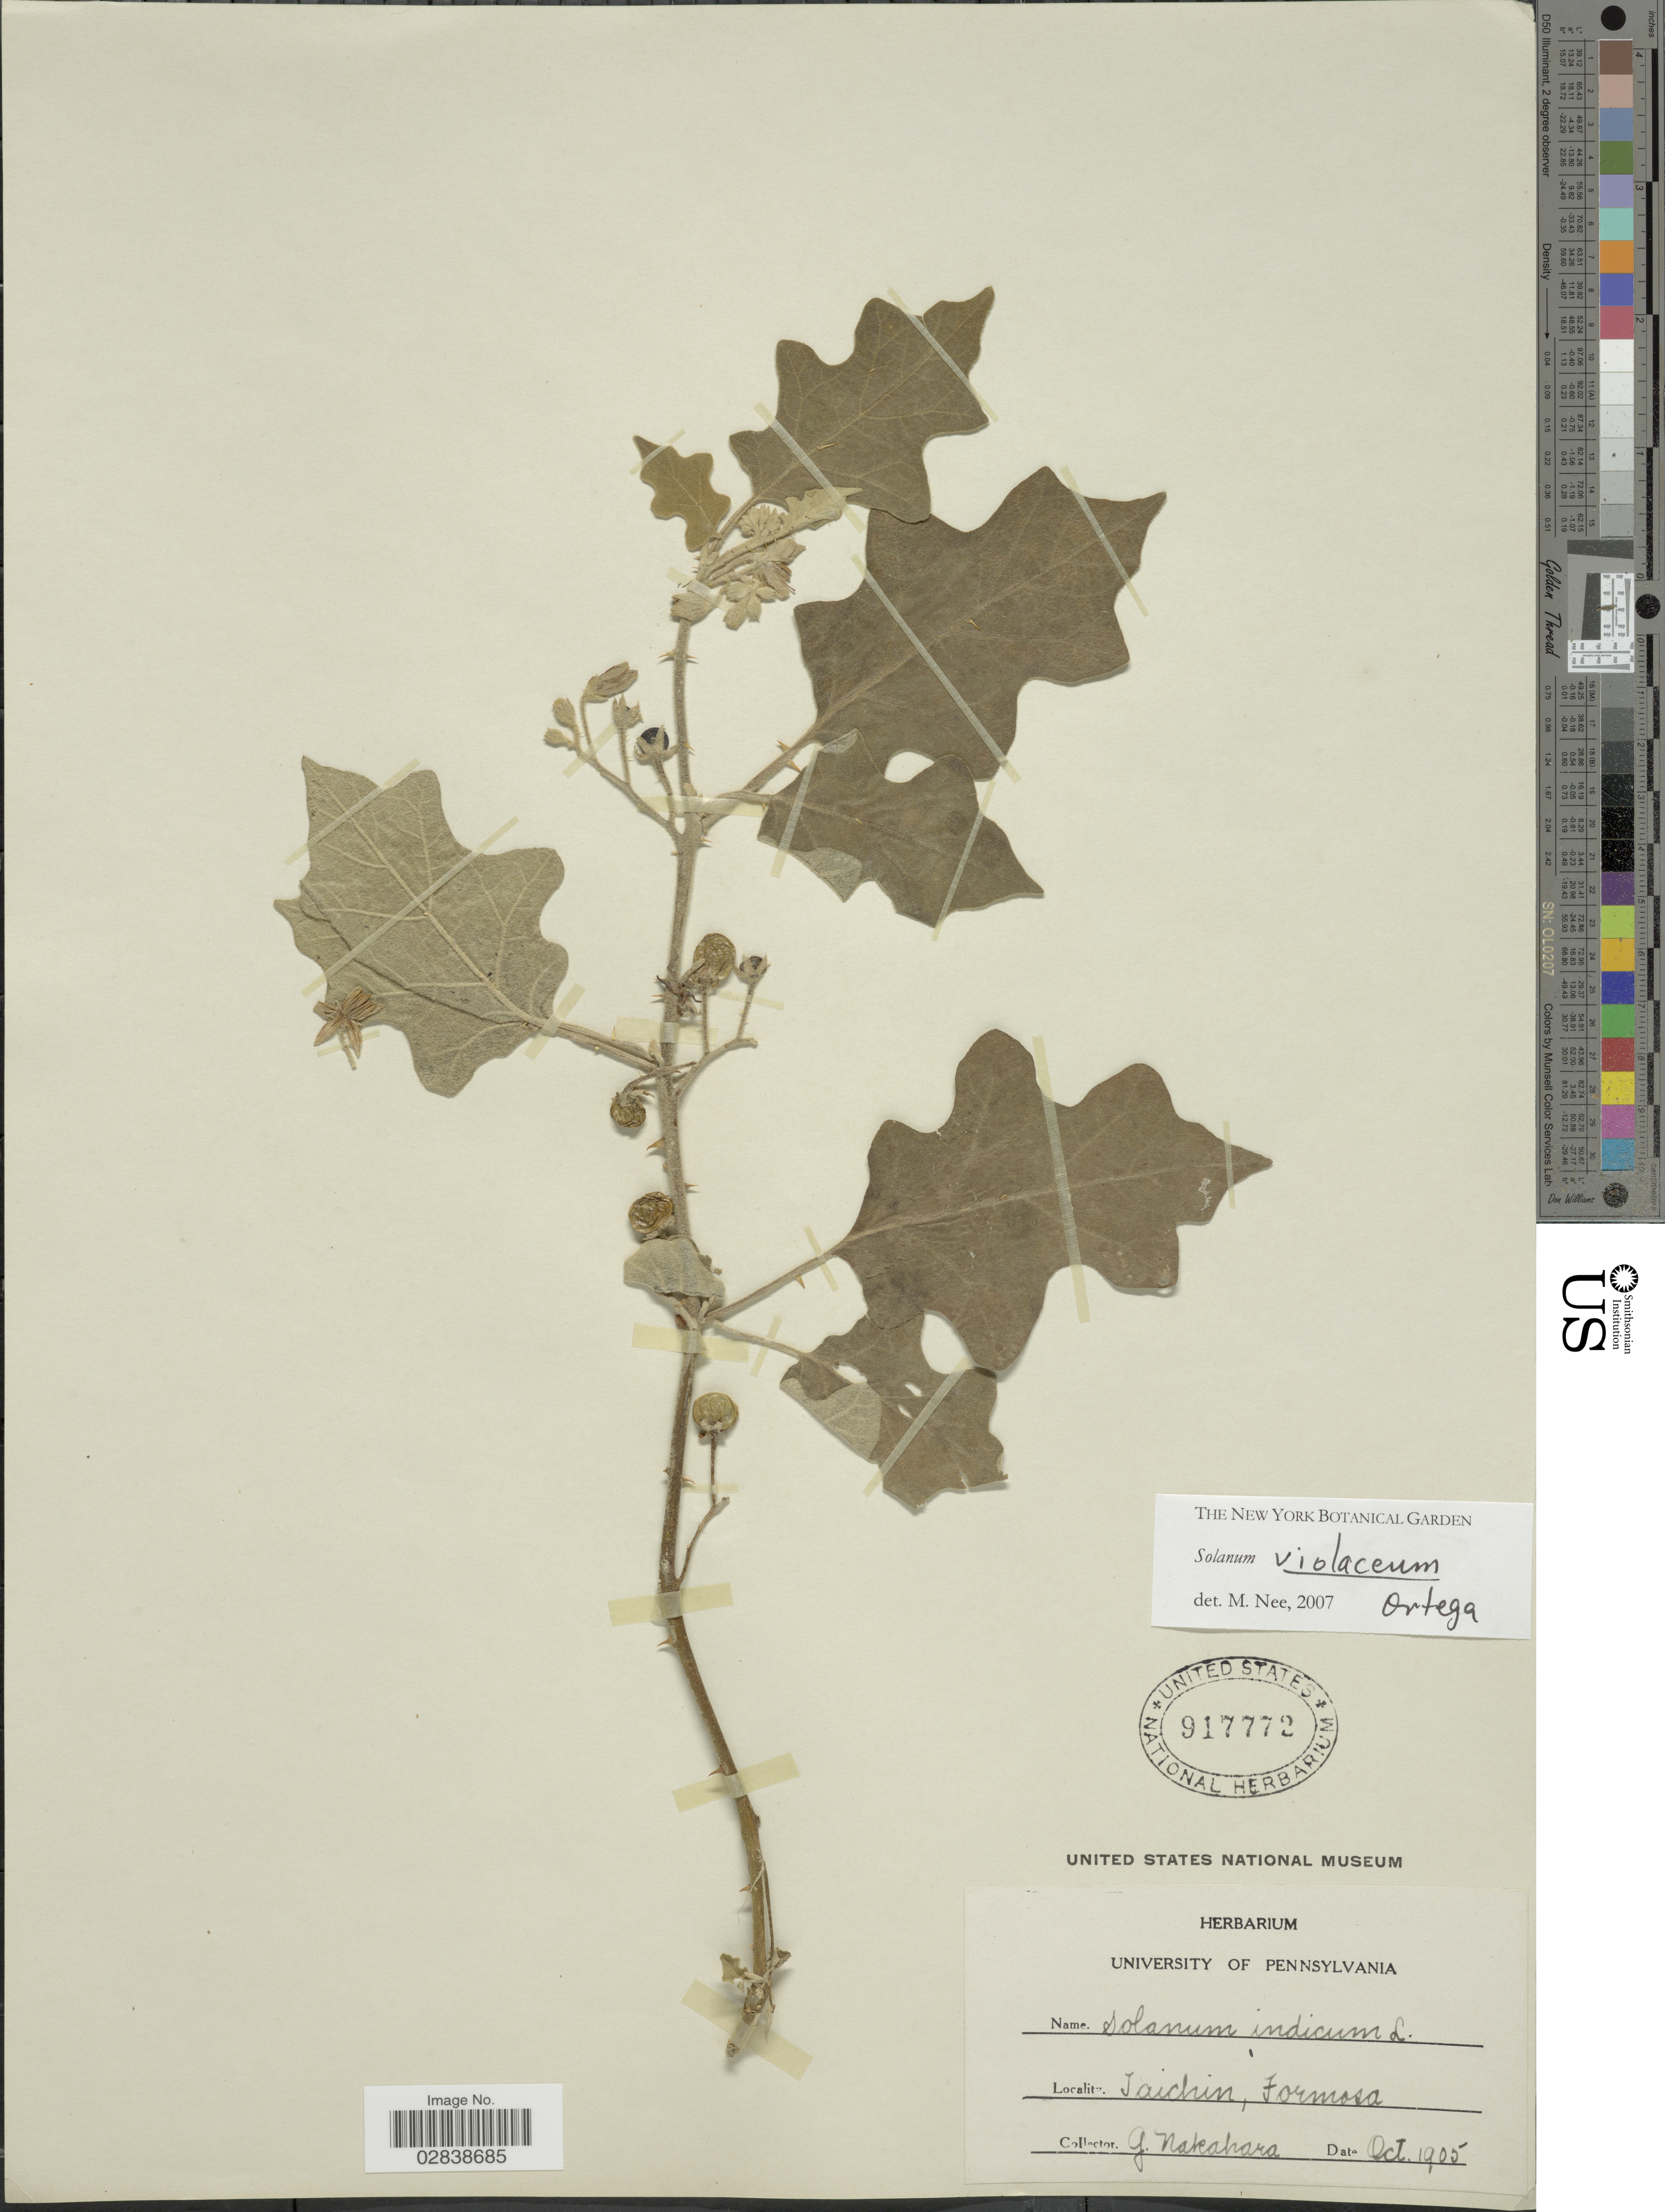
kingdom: Plantae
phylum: Tracheophyta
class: Magnoliopsida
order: Solanales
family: Solanaceae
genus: Solanum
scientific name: Solanum violaceum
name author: Ortega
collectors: G. Nakahara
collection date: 1905-10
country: Taiwan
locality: Taichin, Formosa.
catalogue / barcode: US 917772